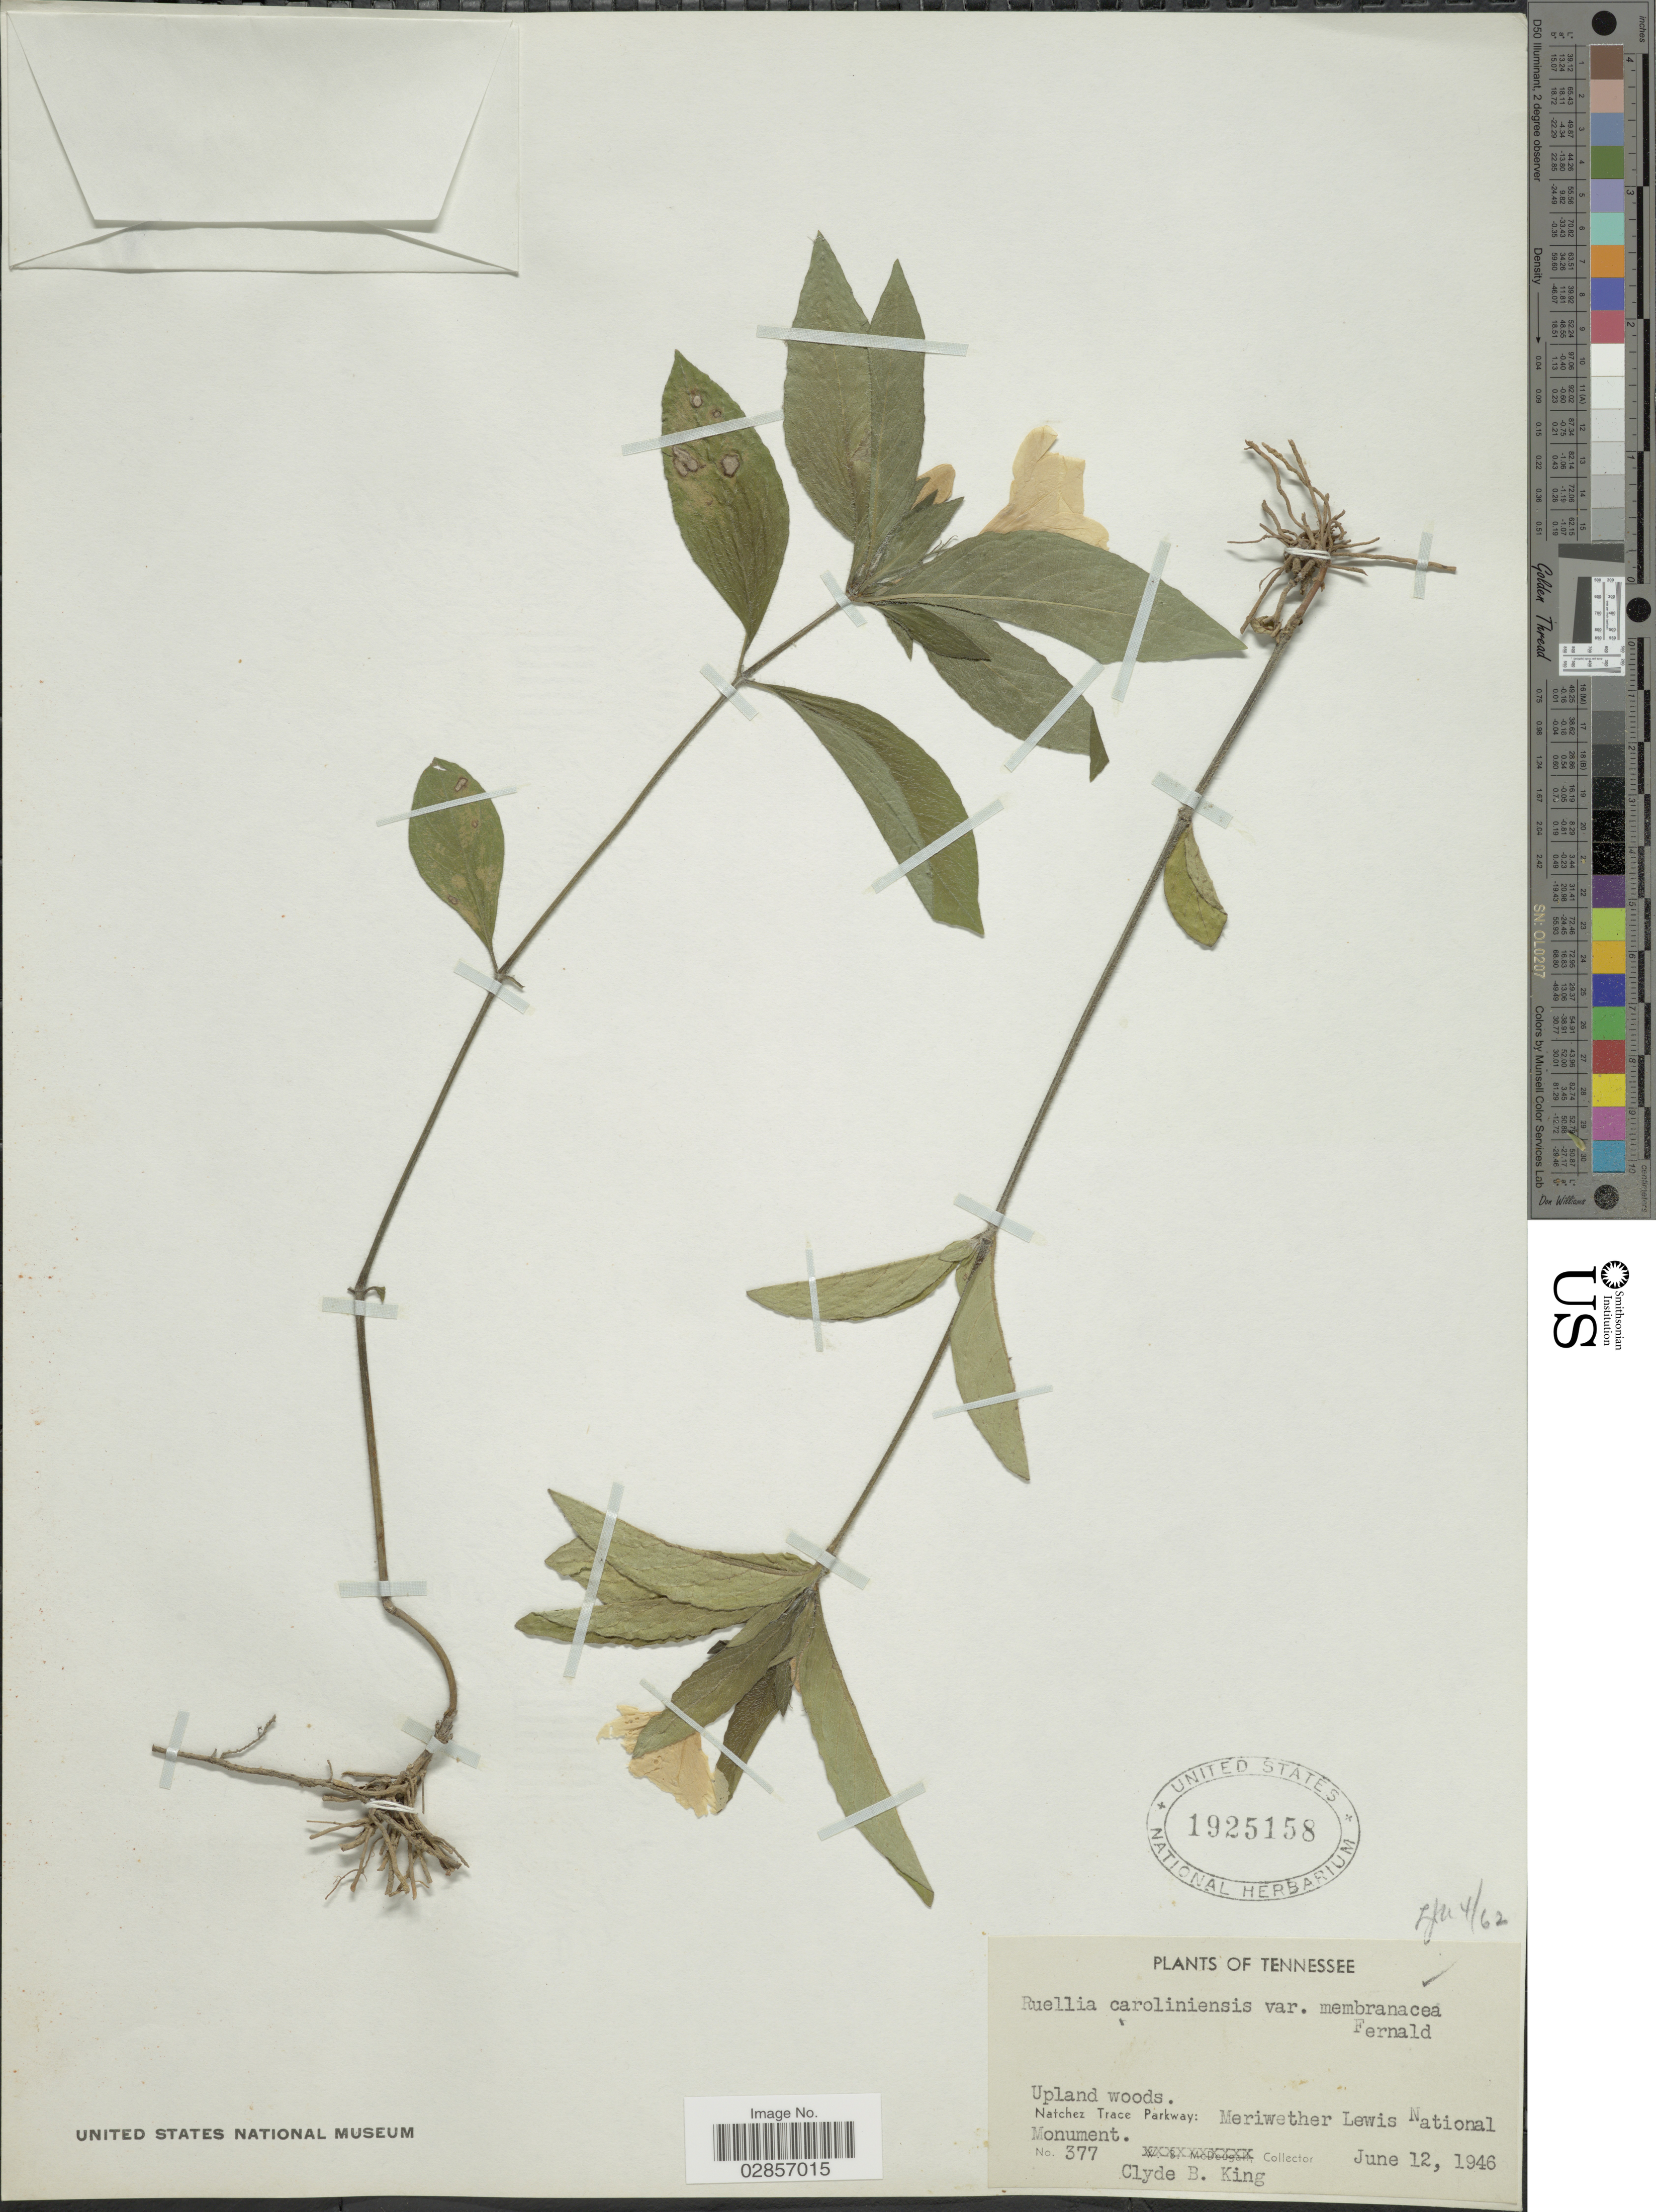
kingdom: Plantae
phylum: Tracheophyta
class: Magnoliopsida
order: Lamiales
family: Acanthaceae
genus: Ruellia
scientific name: Ruellia caroliniensis var. membranacea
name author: Fernald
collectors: C. King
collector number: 377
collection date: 1946-06-12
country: United States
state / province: Tennessee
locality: Natchez Trace Parkway: Meriwether Lewis National Monument.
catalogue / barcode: US 1925158